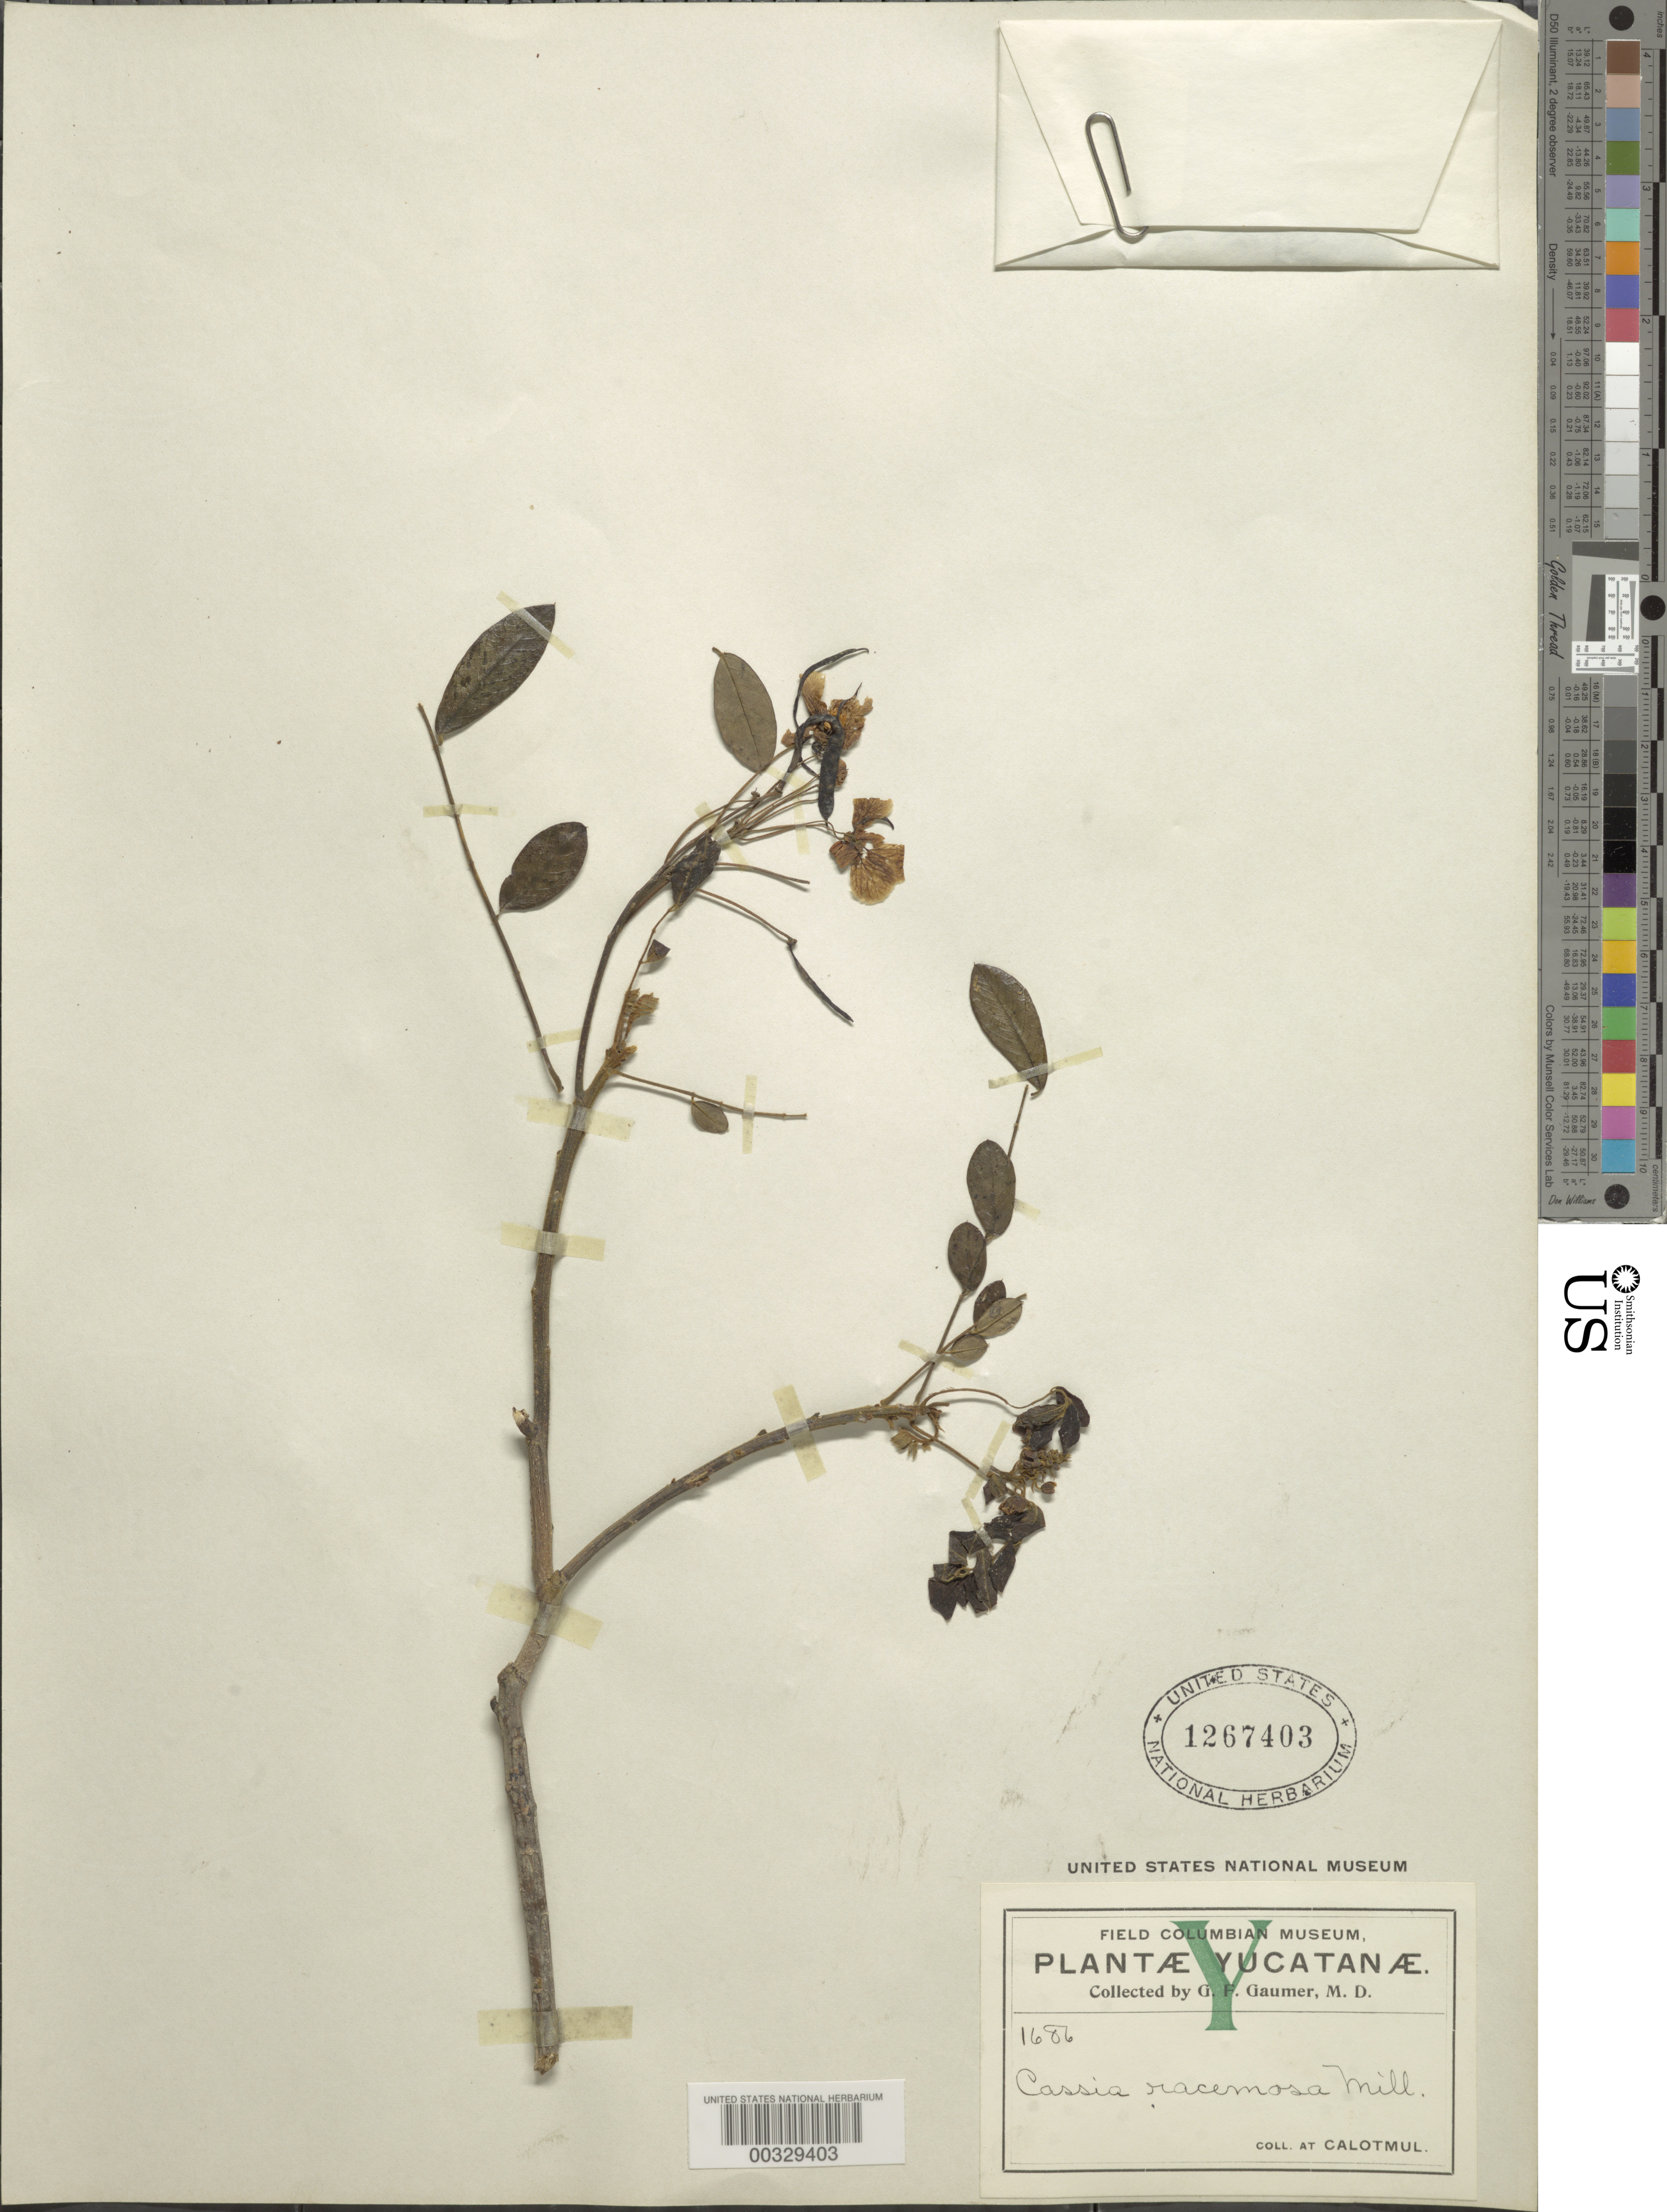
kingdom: Plantae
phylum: Tracheophyta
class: Magnoliopsida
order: Fabales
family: Fabaceae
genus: Senna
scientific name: Senna peralteana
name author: (Kunth) H.S. Irwin & Barneby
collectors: G. F. Gaumer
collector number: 1686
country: Mexico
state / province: Yucatán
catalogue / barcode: US 1267403